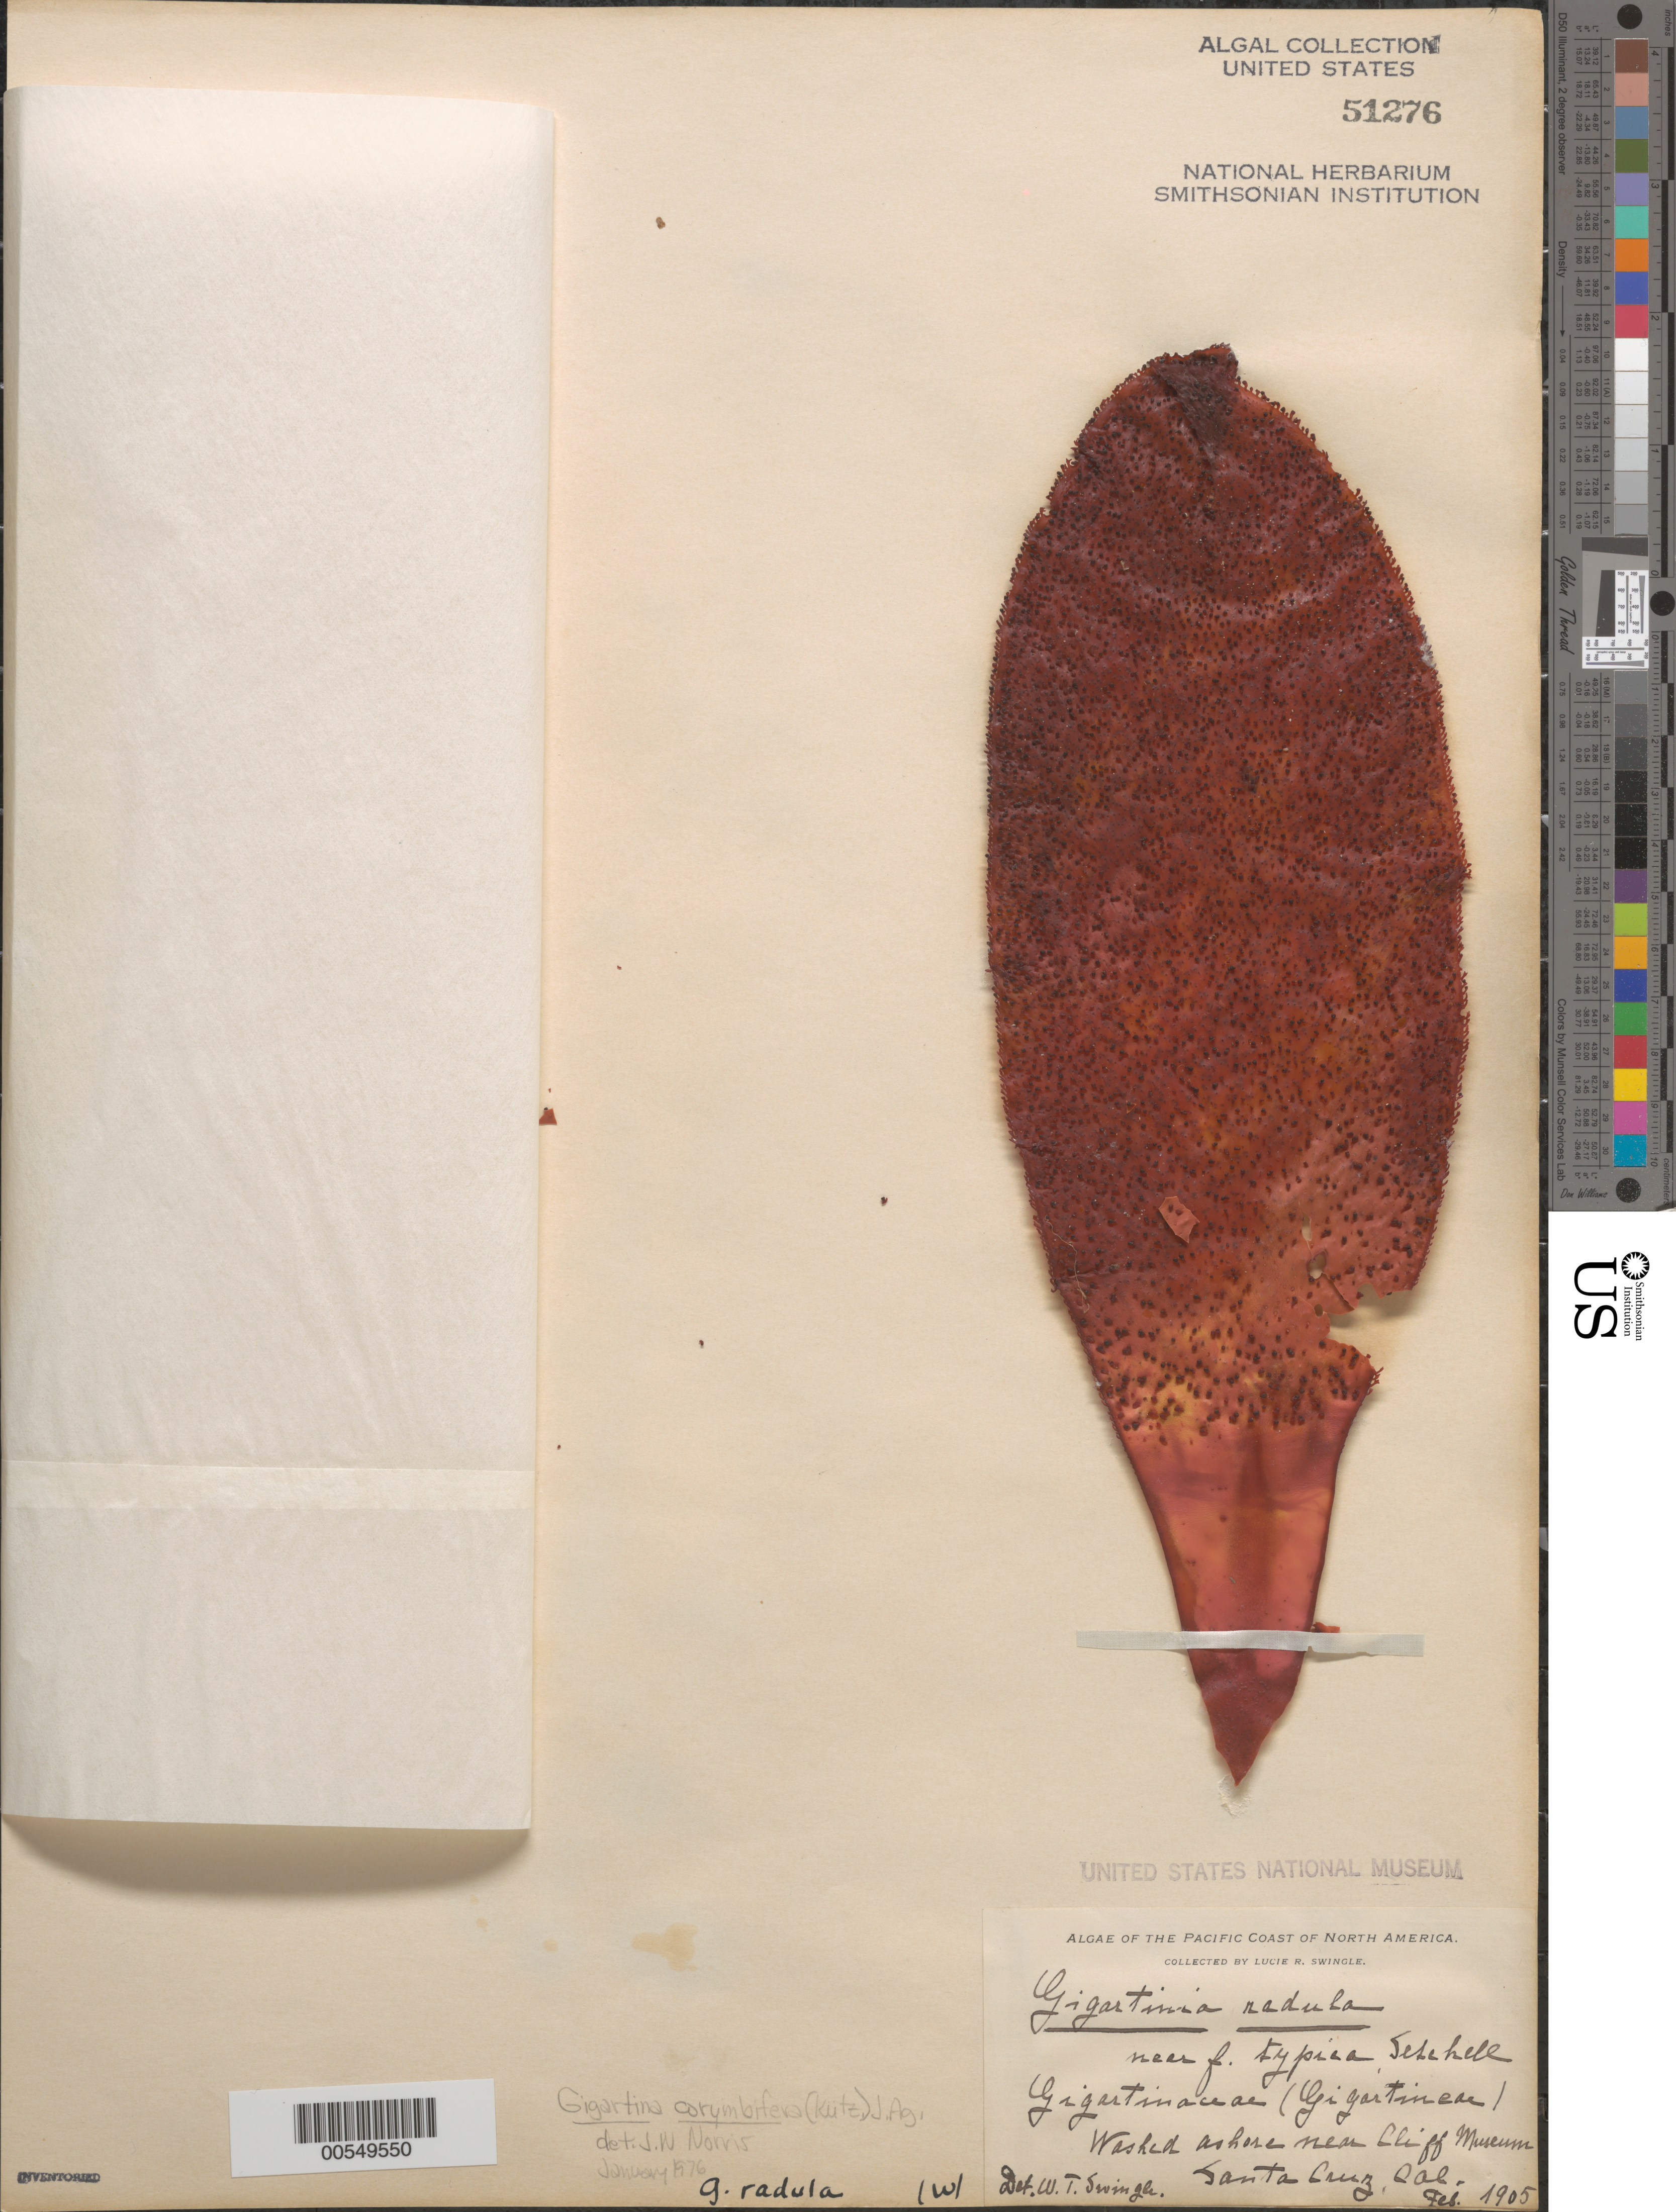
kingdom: Plantae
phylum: Rhodophyta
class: Florideophyceae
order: Gigartinales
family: Gigartinaceae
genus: Chondracanthus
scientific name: Chondracanthus corymbiferus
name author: (Kütz.) Guiry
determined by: Algae name updating Project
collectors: L. Swingle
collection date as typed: Feb 1905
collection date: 1905-02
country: United States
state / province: California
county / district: Santa Cruz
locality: Santa Cruz, near Cliff Museum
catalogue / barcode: US 51276